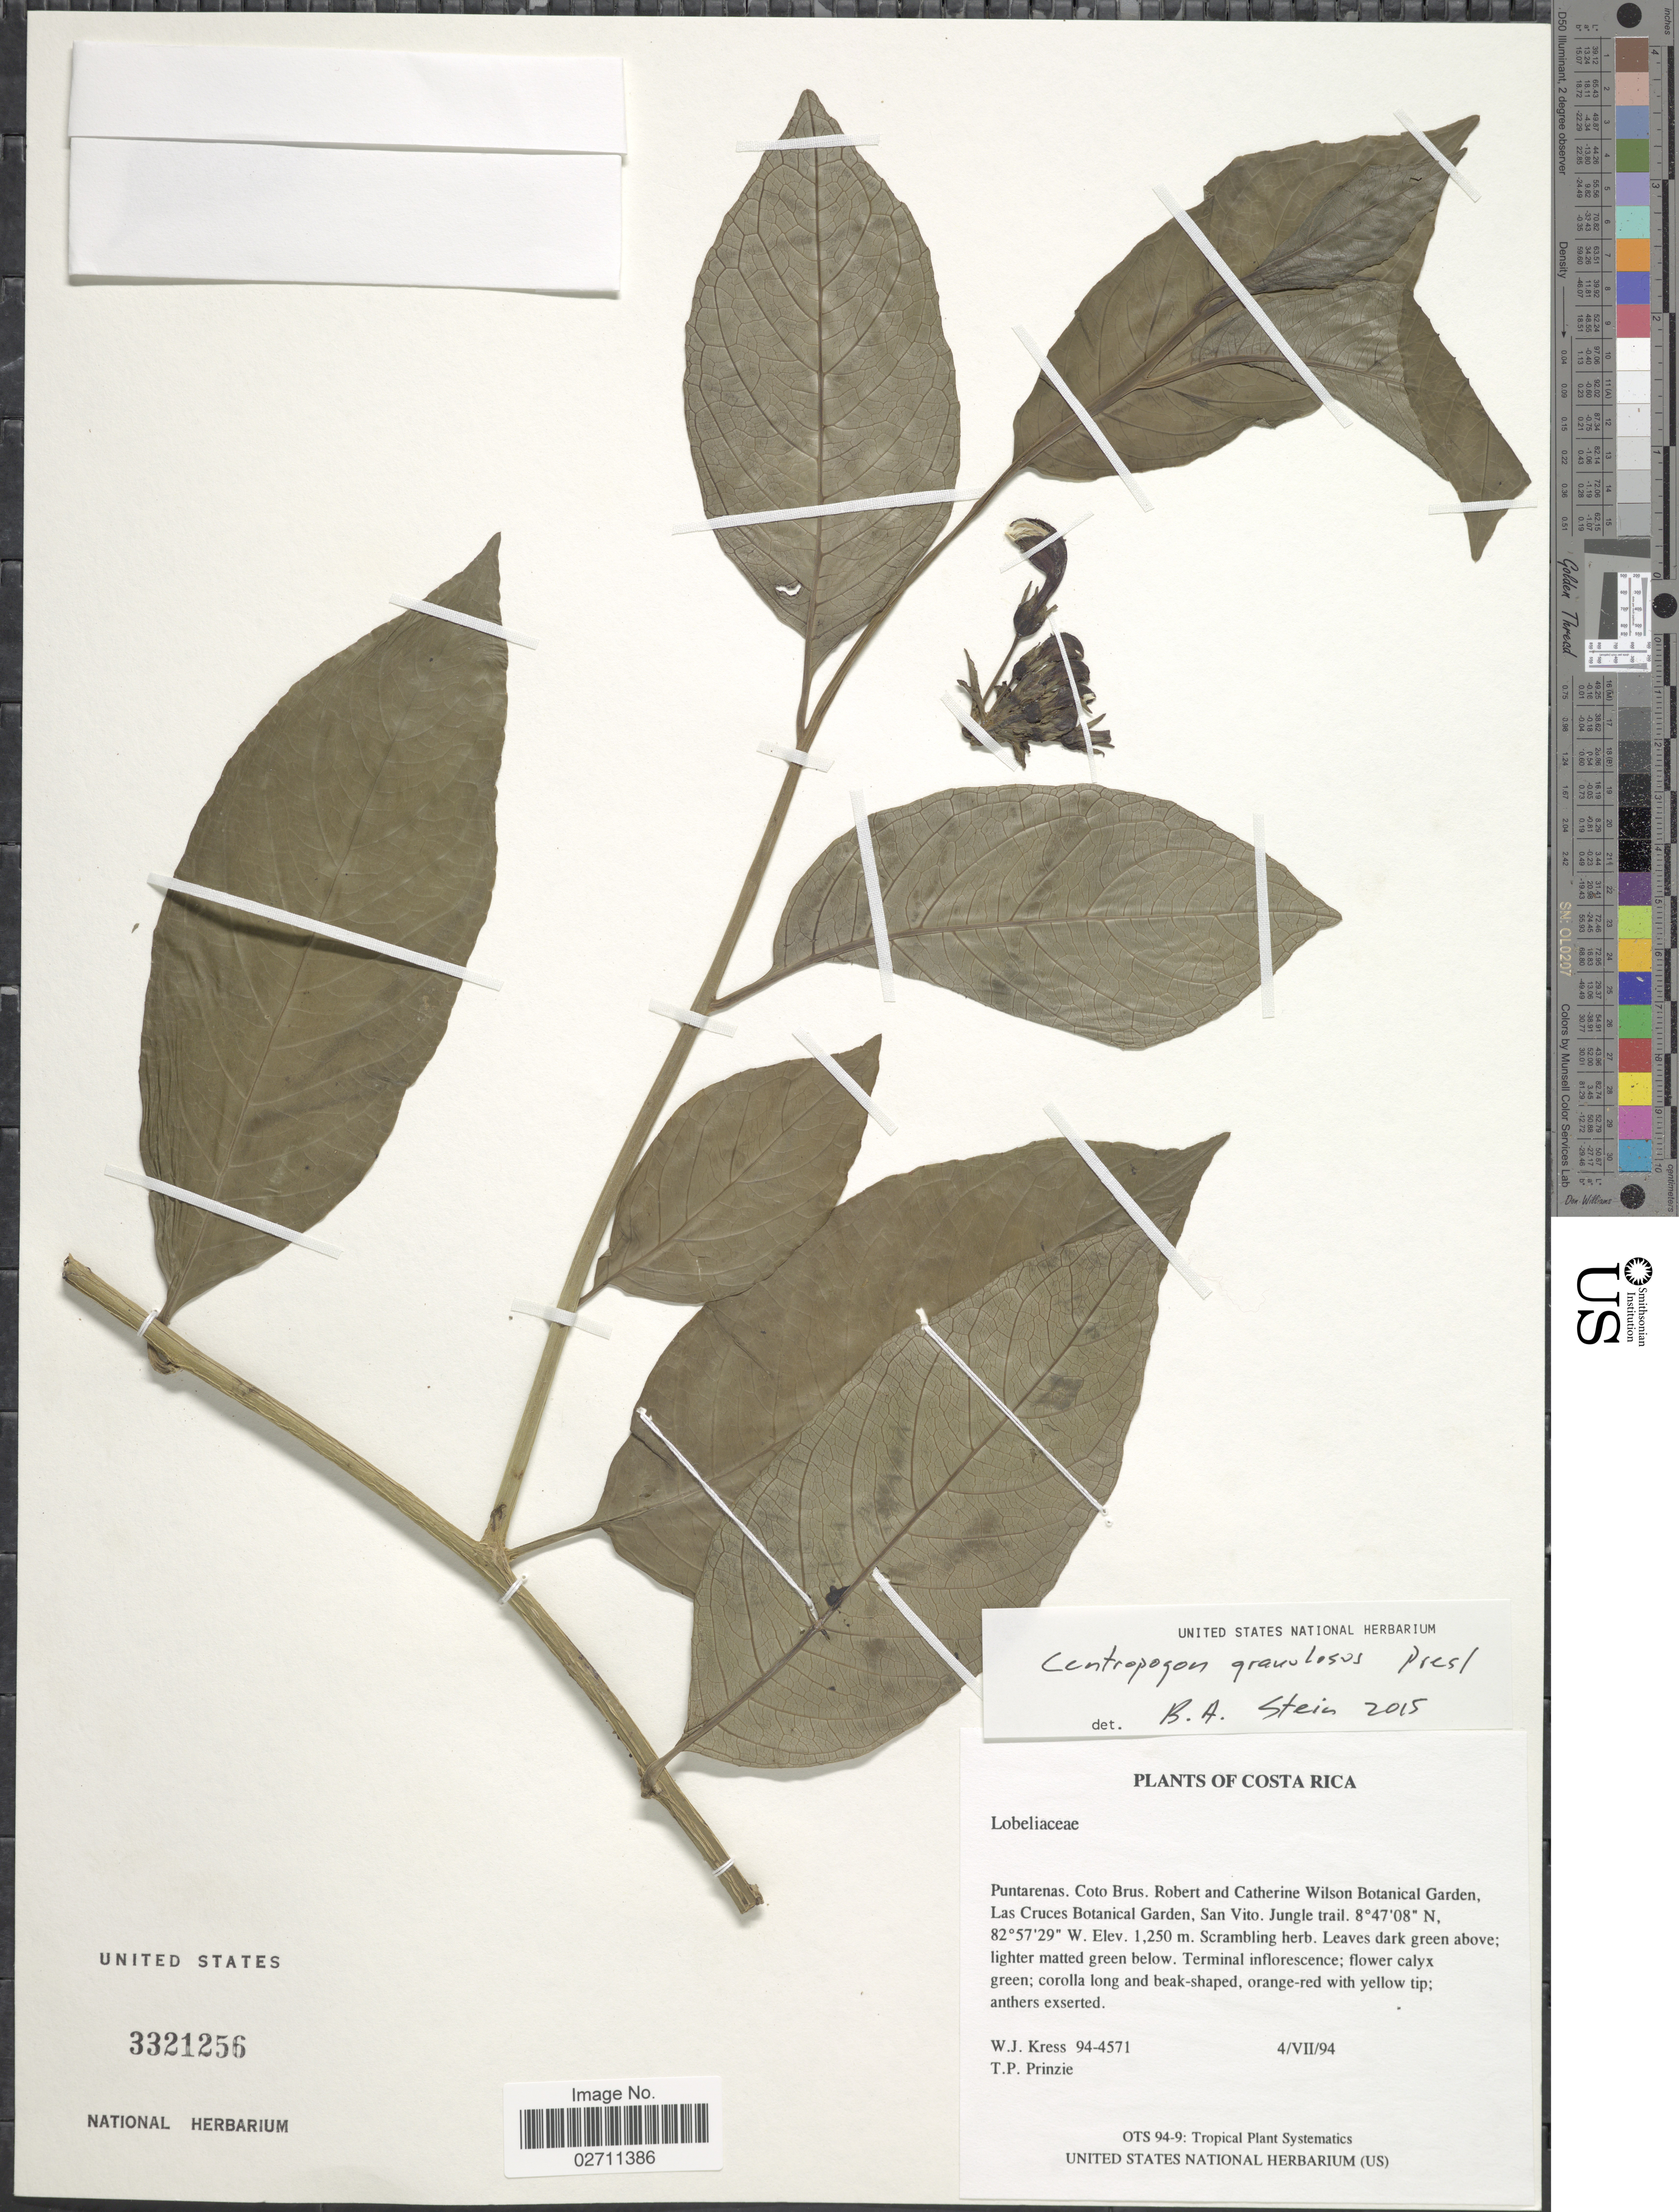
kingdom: Plantae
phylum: Tracheophyta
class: Magnoliopsida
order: Asterales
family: Campanulaceae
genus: Centropogon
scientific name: Centropogon granulosus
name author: C. Presl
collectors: W. J. Kress & T. Prinzie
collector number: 94-4571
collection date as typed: Transcribed d/m/y: 4/7/94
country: Costa Rica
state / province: Puntarenas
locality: Coto Brus, Robert and Catherine Wilson Botanical Garden, Las Cruces Botanical Garden, San Vito, Jungle trail.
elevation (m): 1250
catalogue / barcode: US 3321256